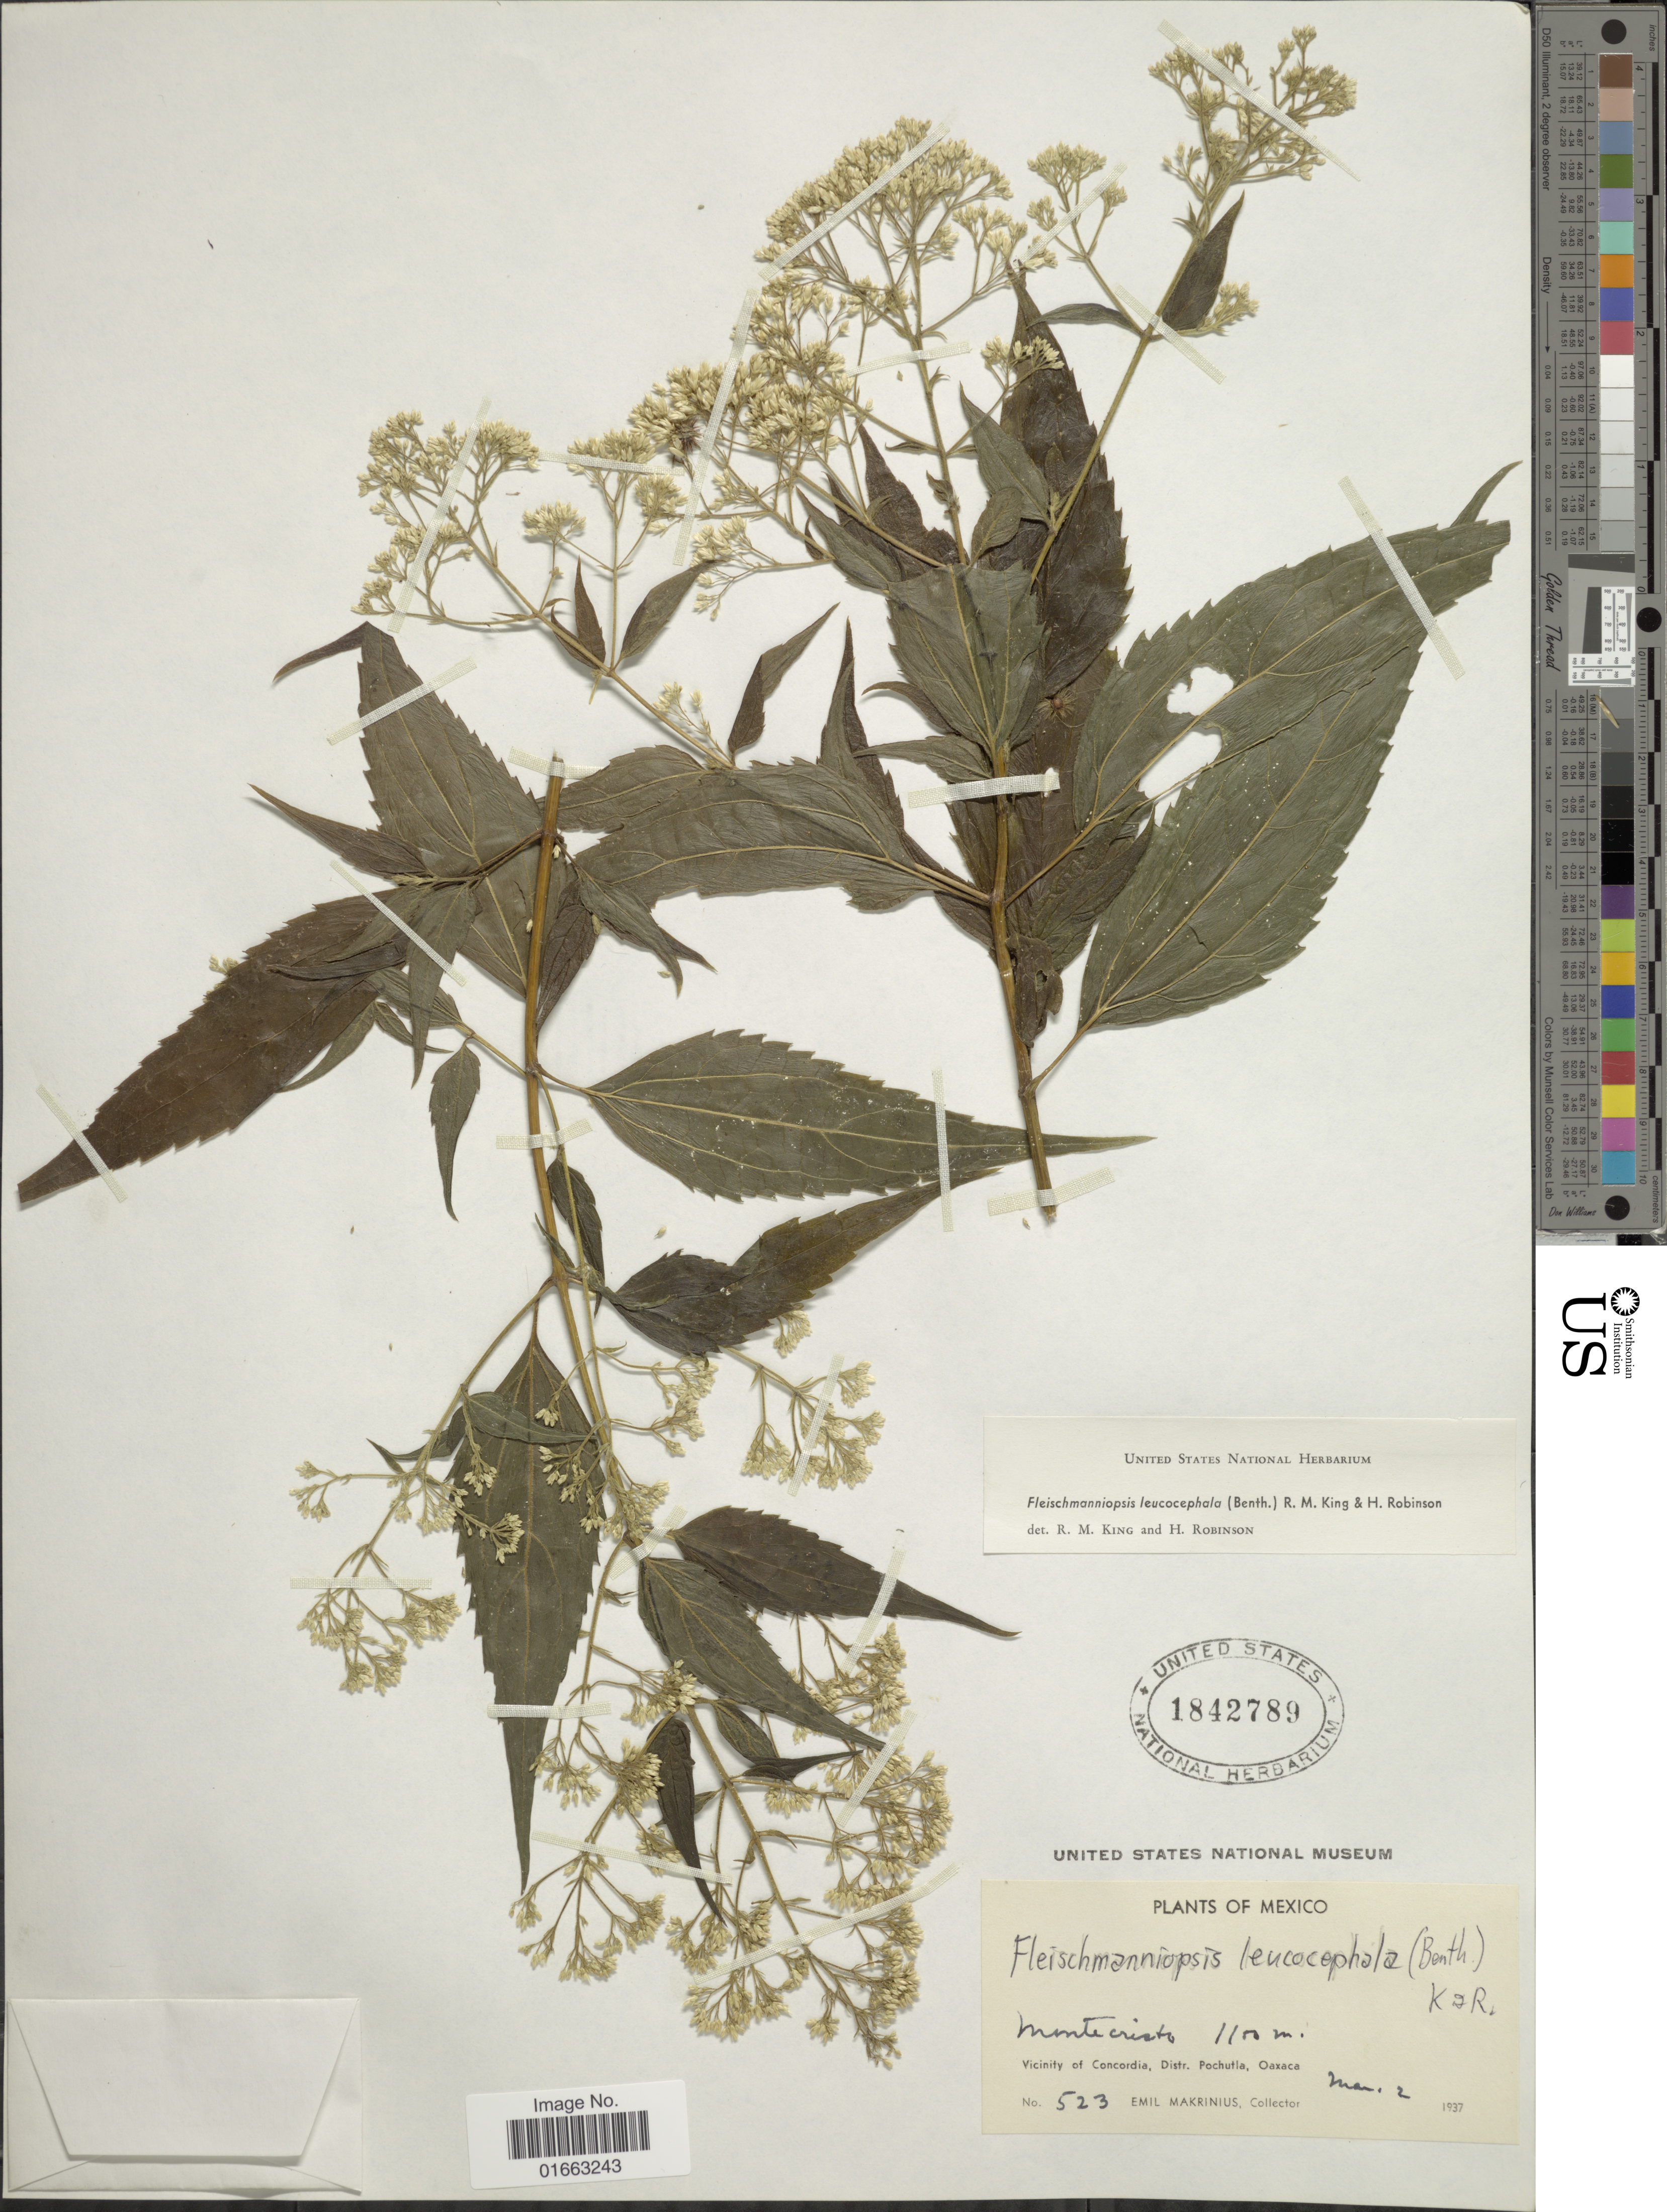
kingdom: Plantae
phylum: Tracheophyta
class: Magnoliopsida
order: Asterales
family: Asteraceae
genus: Fleischmanniopsis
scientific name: Fleischmanniopsis leucocephala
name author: (Benth.) R.M. King & H. Rob.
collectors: E. Makrinius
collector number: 523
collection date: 1937-03-02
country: Mexico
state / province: Oaxaca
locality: Montecristo, Vicinity of Concordia, Distr. Pochutla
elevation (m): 1100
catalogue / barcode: US 1842789